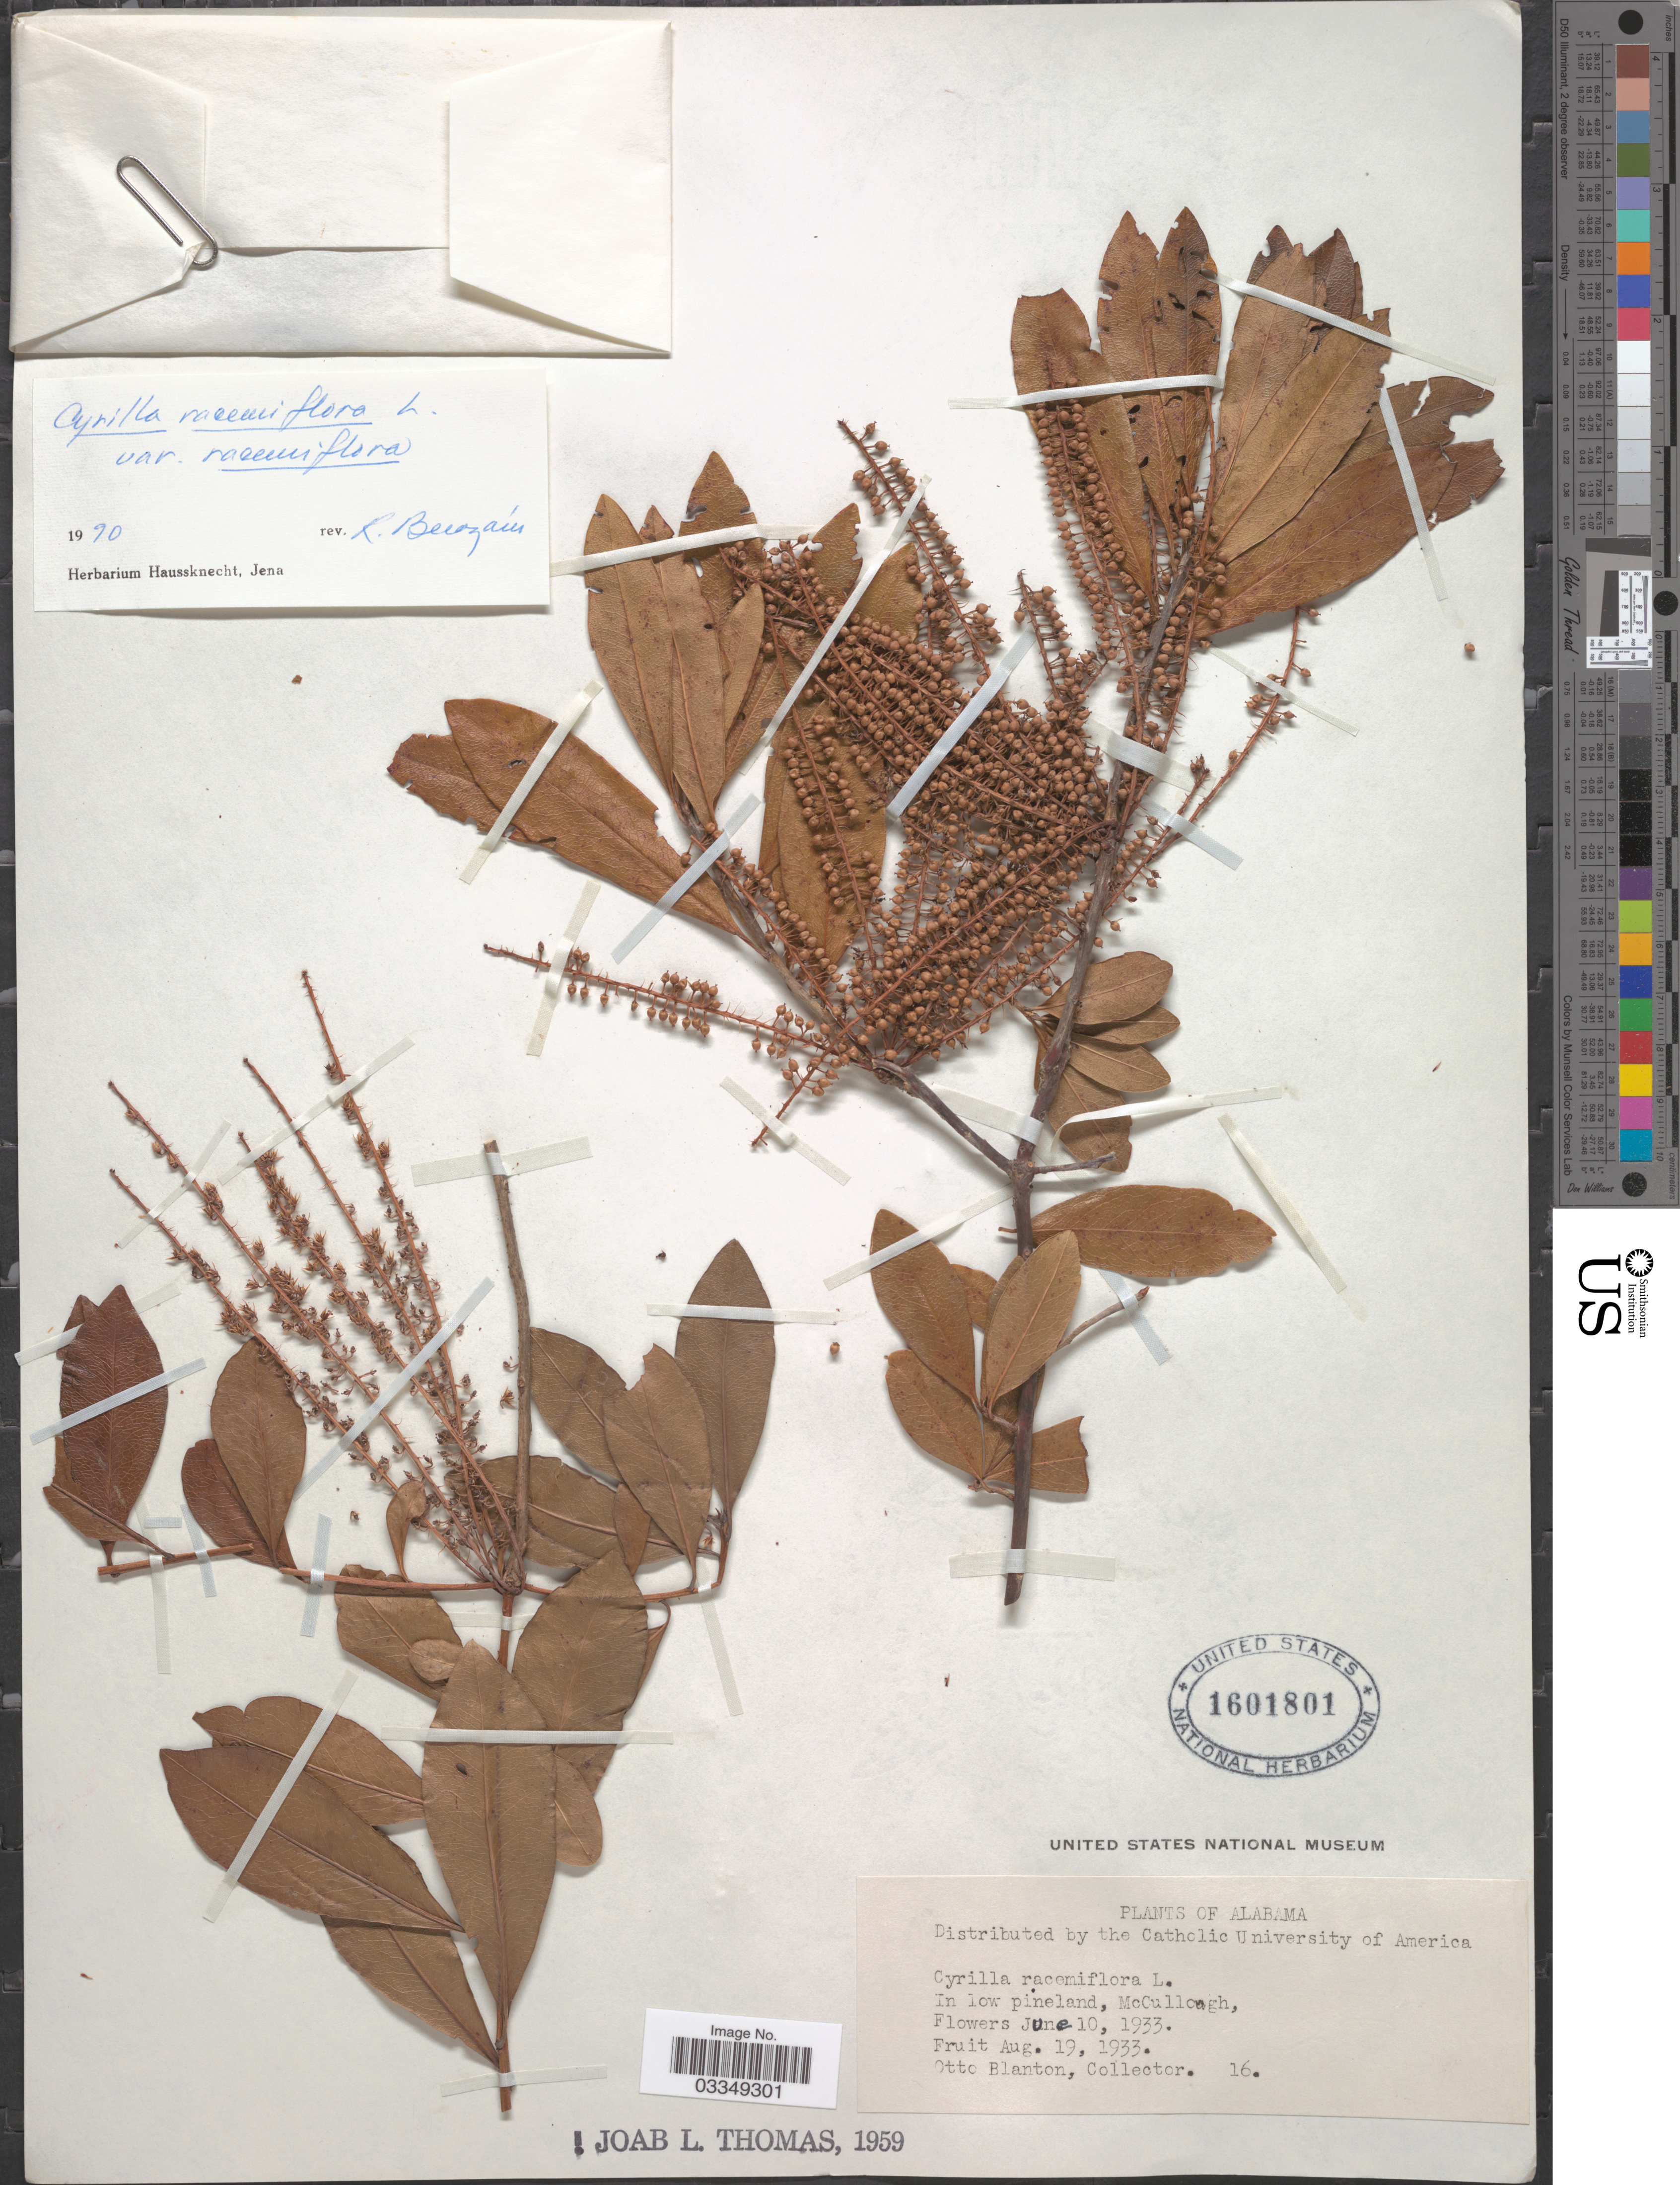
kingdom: Plantae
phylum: Tracheophyta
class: Magnoliopsida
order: Ericales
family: Cyrillaceae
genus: Cyrilla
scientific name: Cyrilla racemiflora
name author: L.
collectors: O. Blanton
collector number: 16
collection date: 1933-06-10/1933-08-19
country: United States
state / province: Alabama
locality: In low pineland, McCullough.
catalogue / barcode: US 1601801